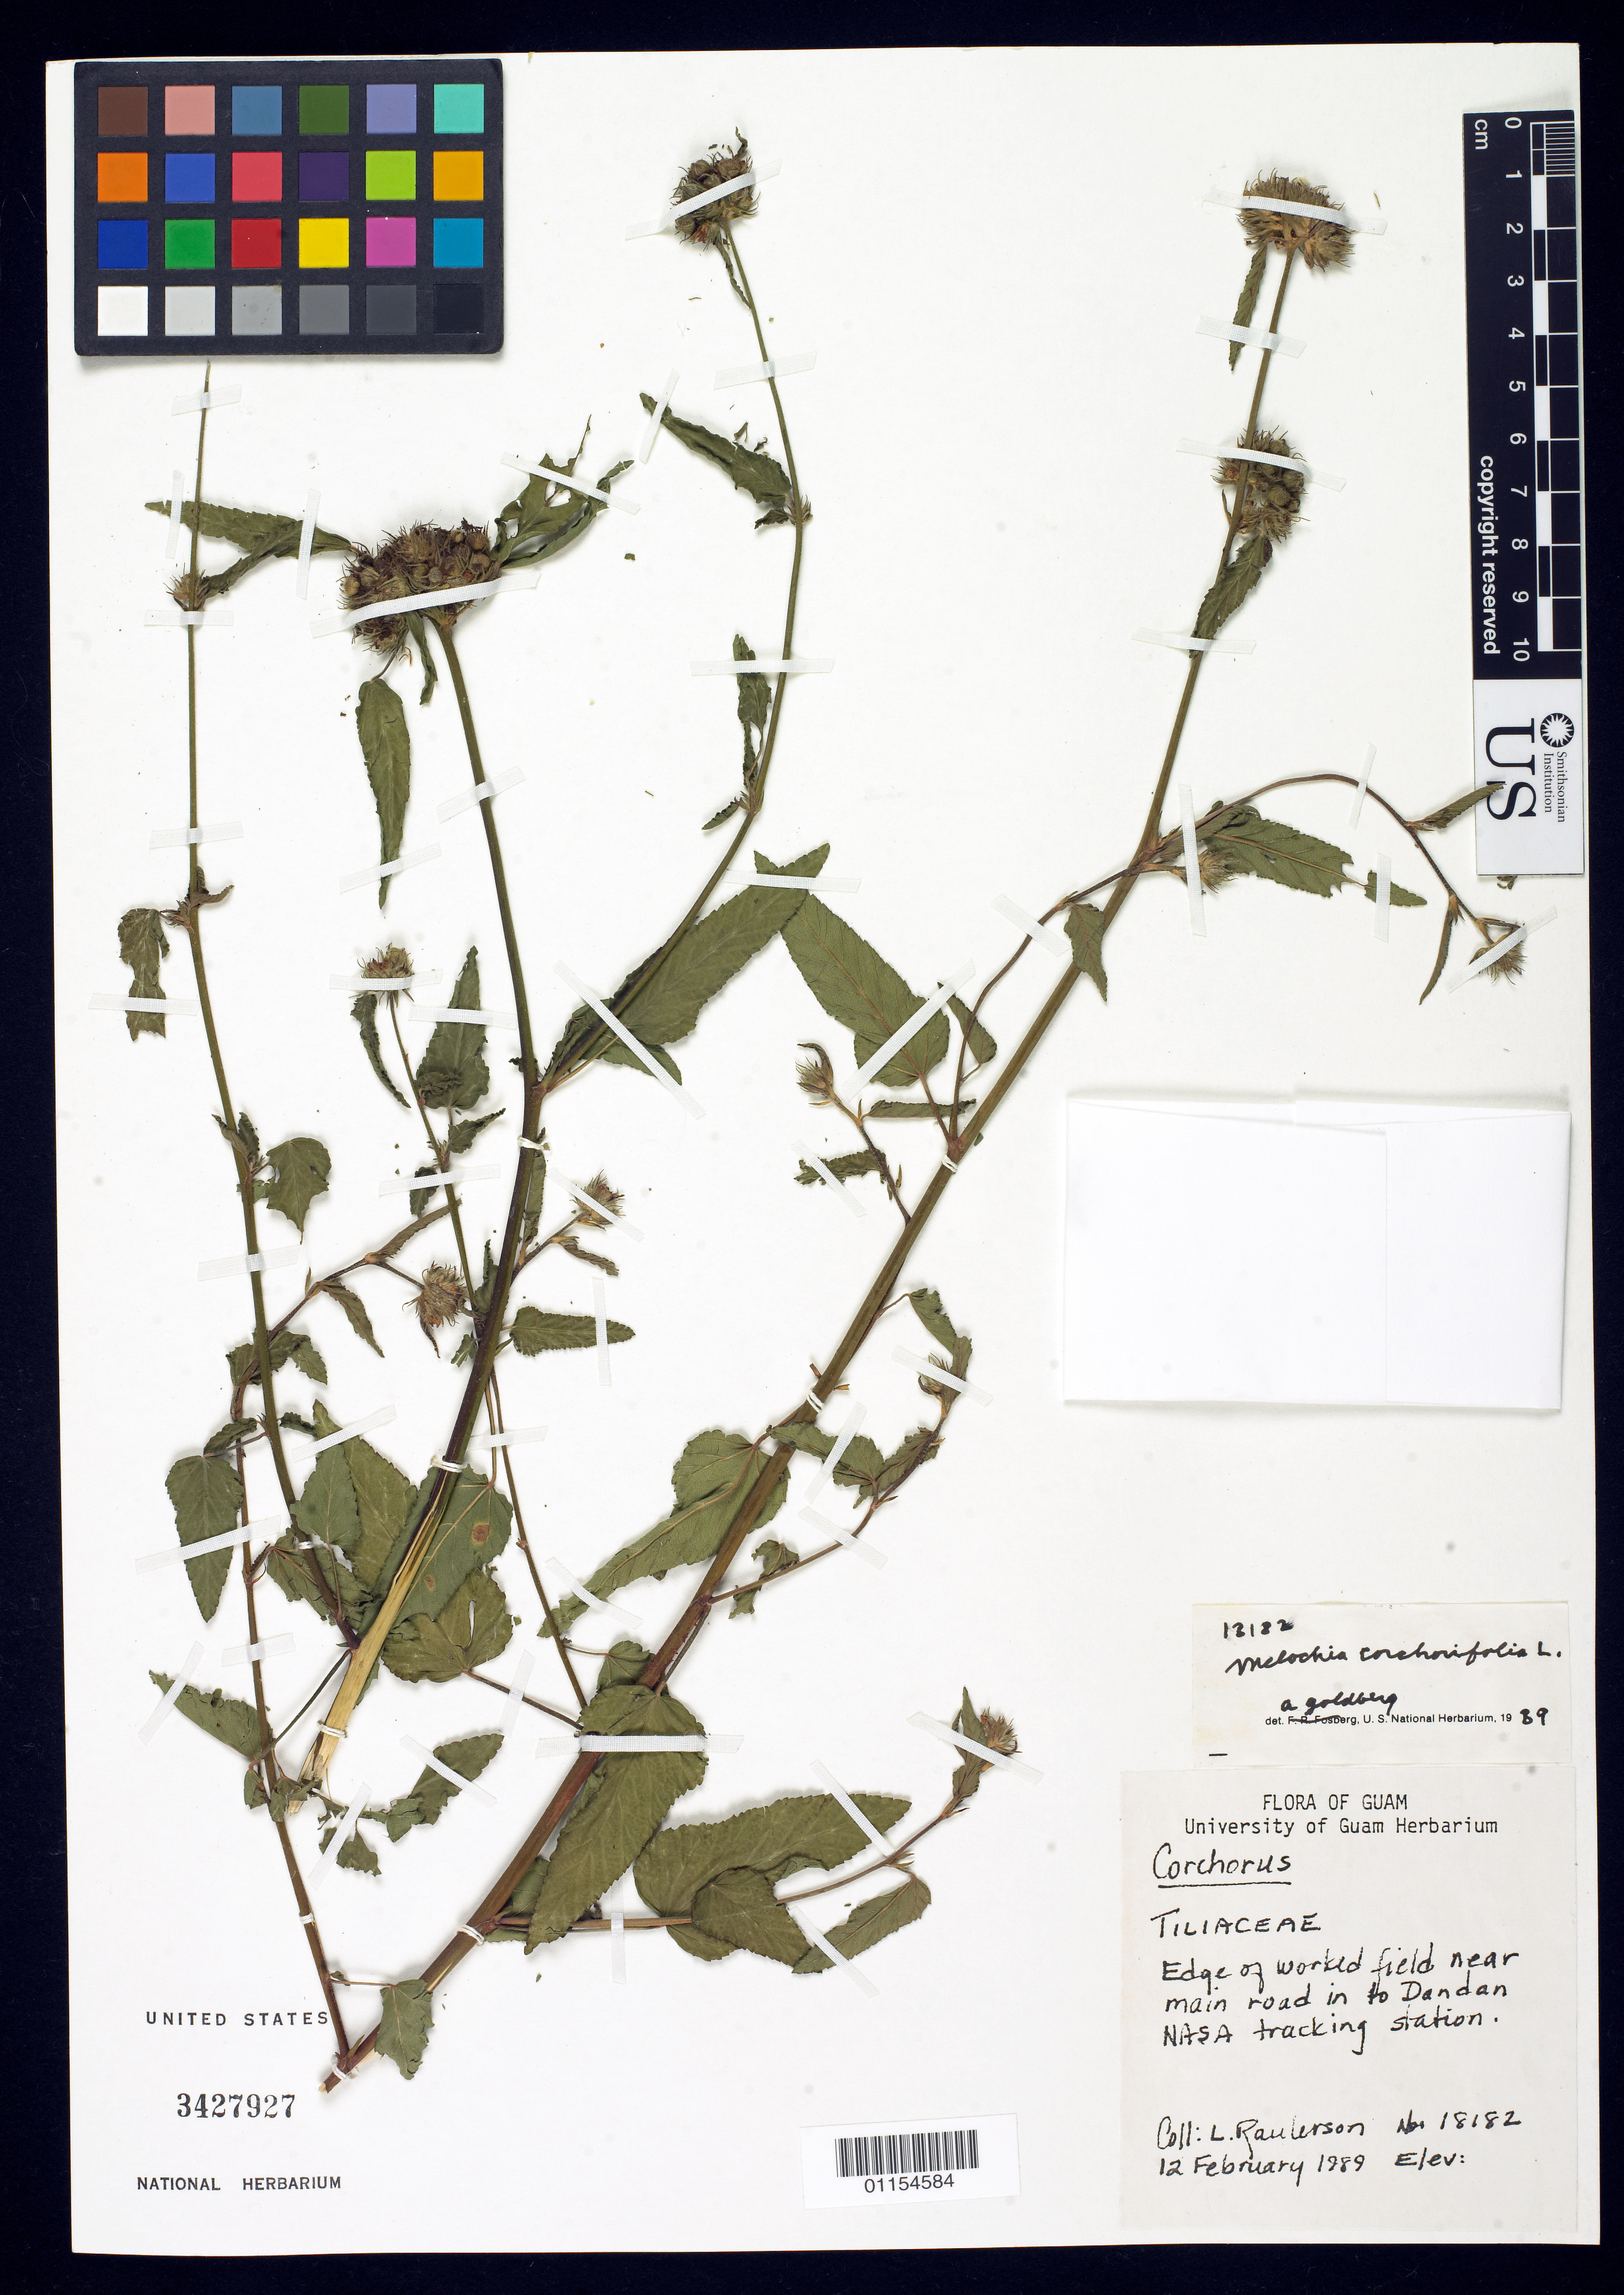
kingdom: Plantae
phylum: Tracheophyta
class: Magnoliopsida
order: Malvales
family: Malvaceae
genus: Melochia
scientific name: Melochia corchorifolia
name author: L.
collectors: L. Raulerson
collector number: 18182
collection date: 1989-02-12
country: Guam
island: Guam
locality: near main road in Dandan NASA tracking station.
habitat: Edge of worked field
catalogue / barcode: US 3427927